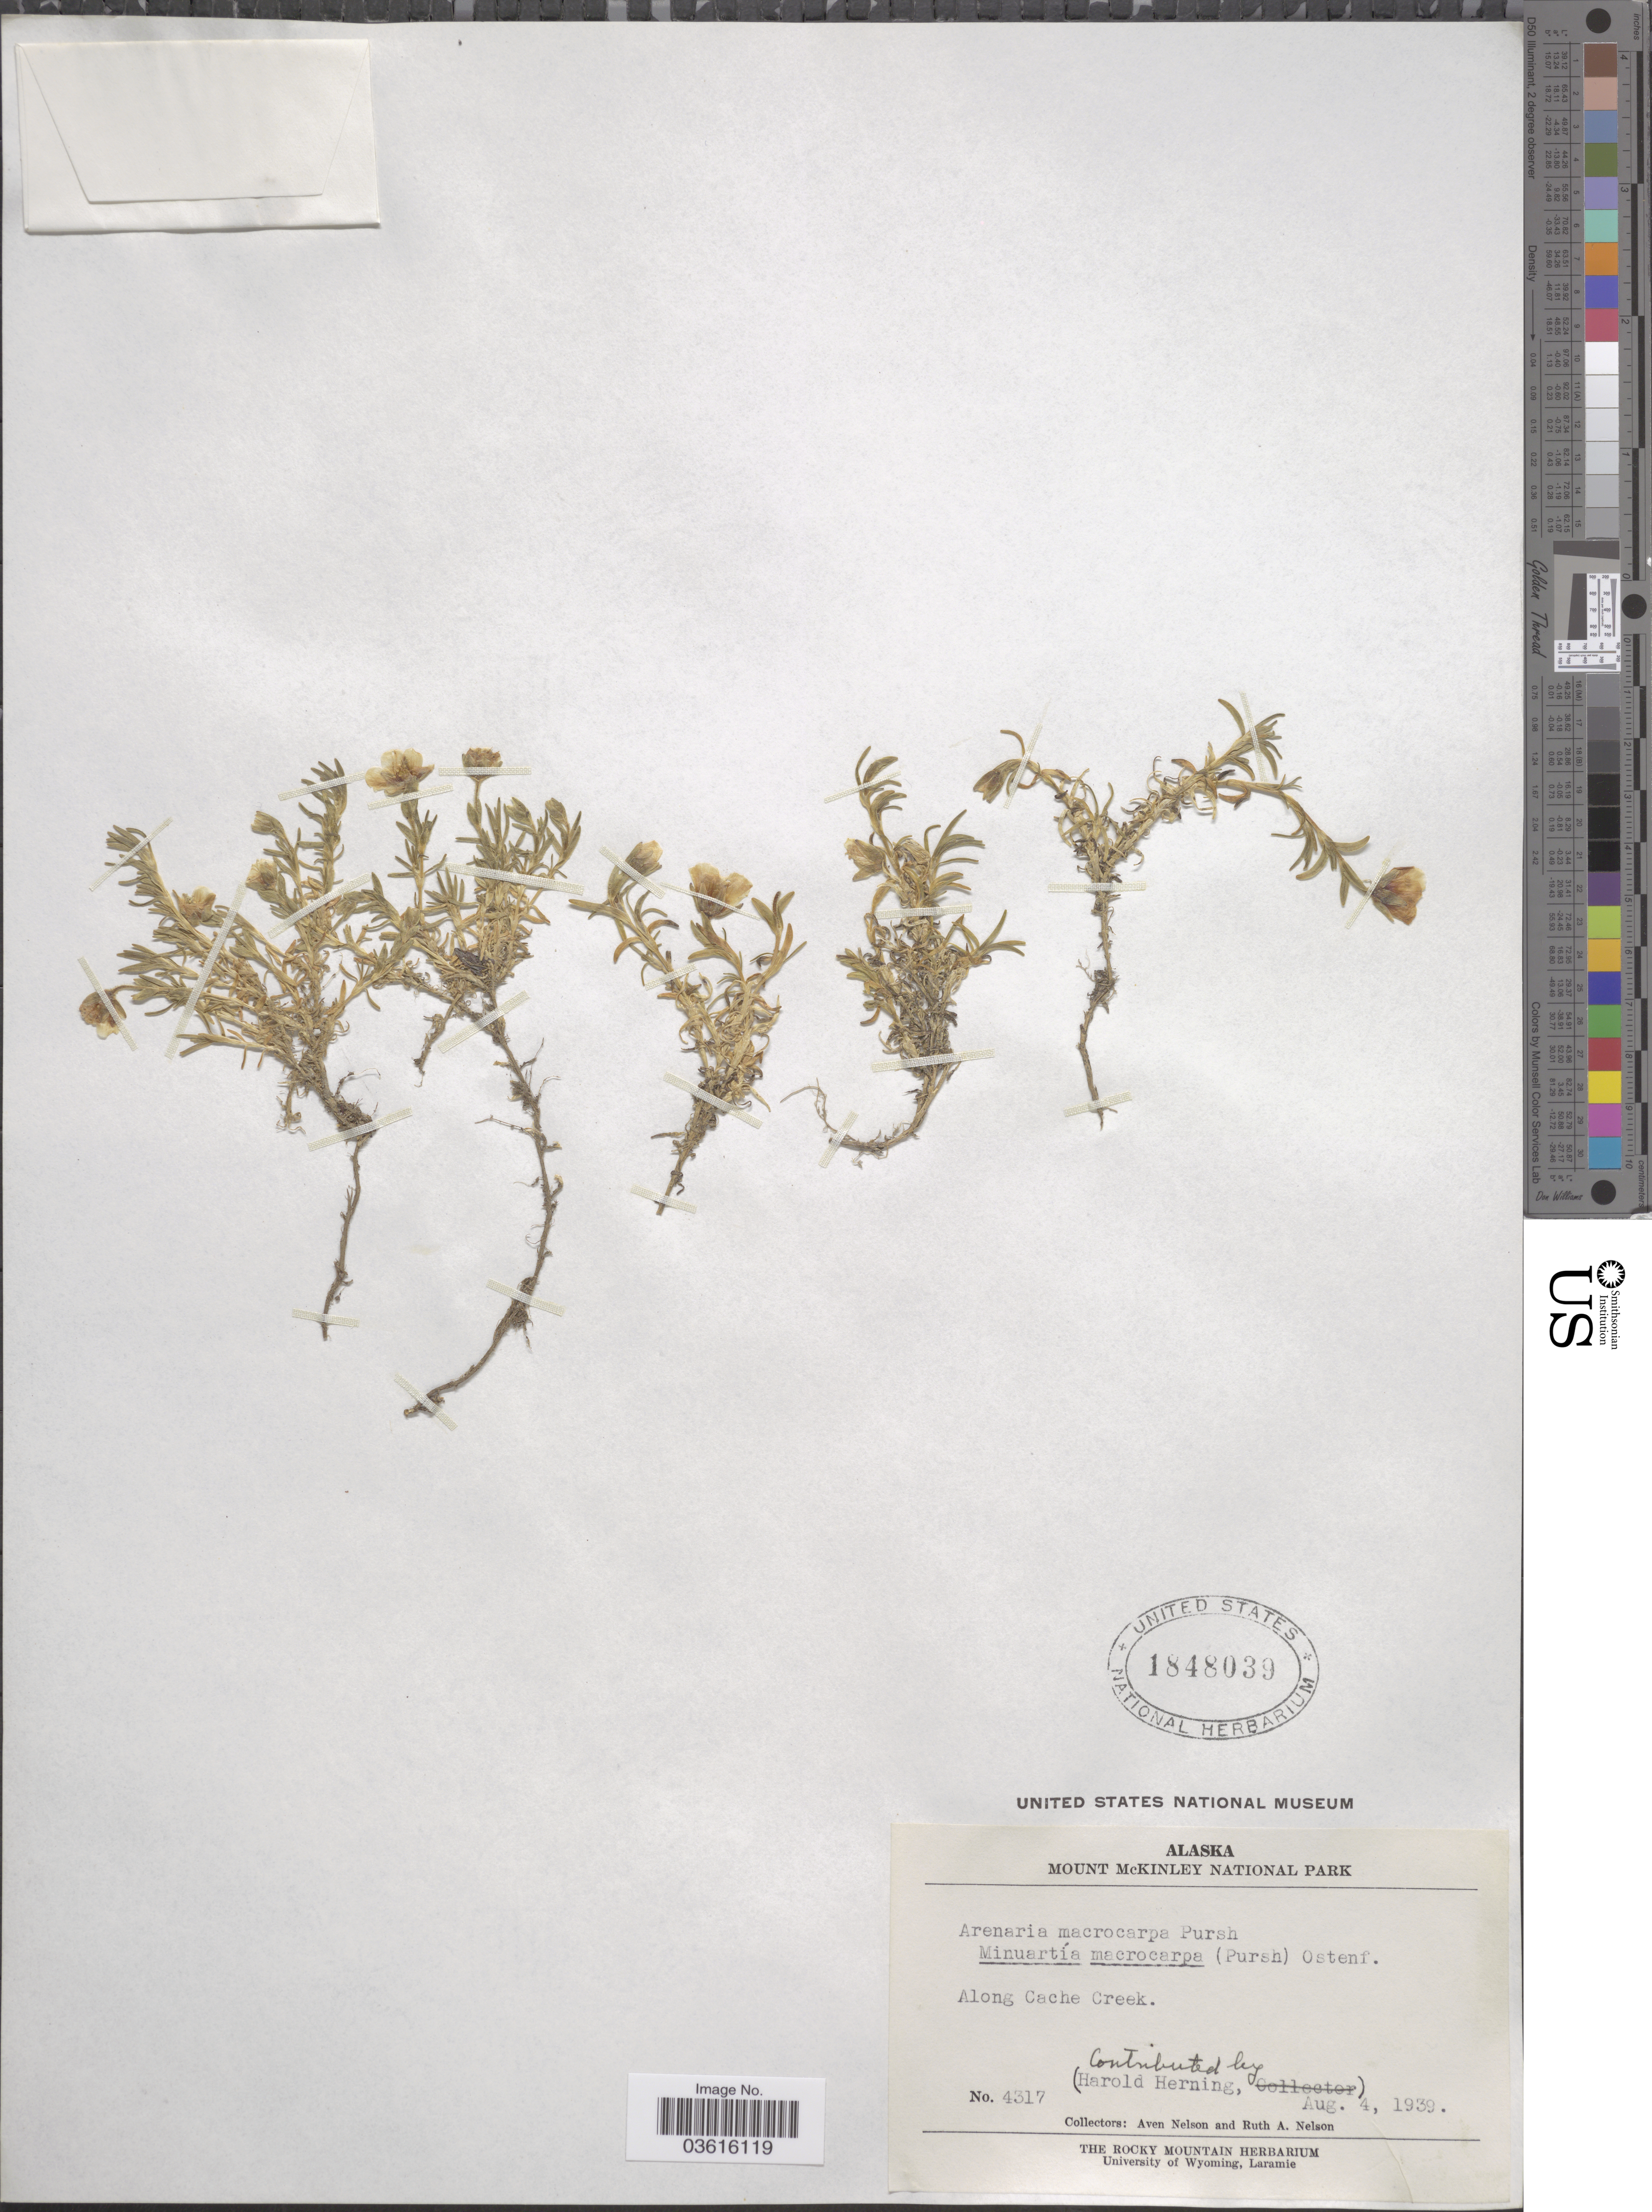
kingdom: Plantae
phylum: Tracheophyta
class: Magnoliopsida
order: Caryophyllales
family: Caryophyllaceae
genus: Minuartia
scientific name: Minuartia macrocarpa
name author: Pursh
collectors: A. Nelson & R. A. Nelson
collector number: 4317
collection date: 1939-08-04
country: United States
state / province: Alaska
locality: Mount McKinley National Park. Along Cache Creek.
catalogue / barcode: US 1848039